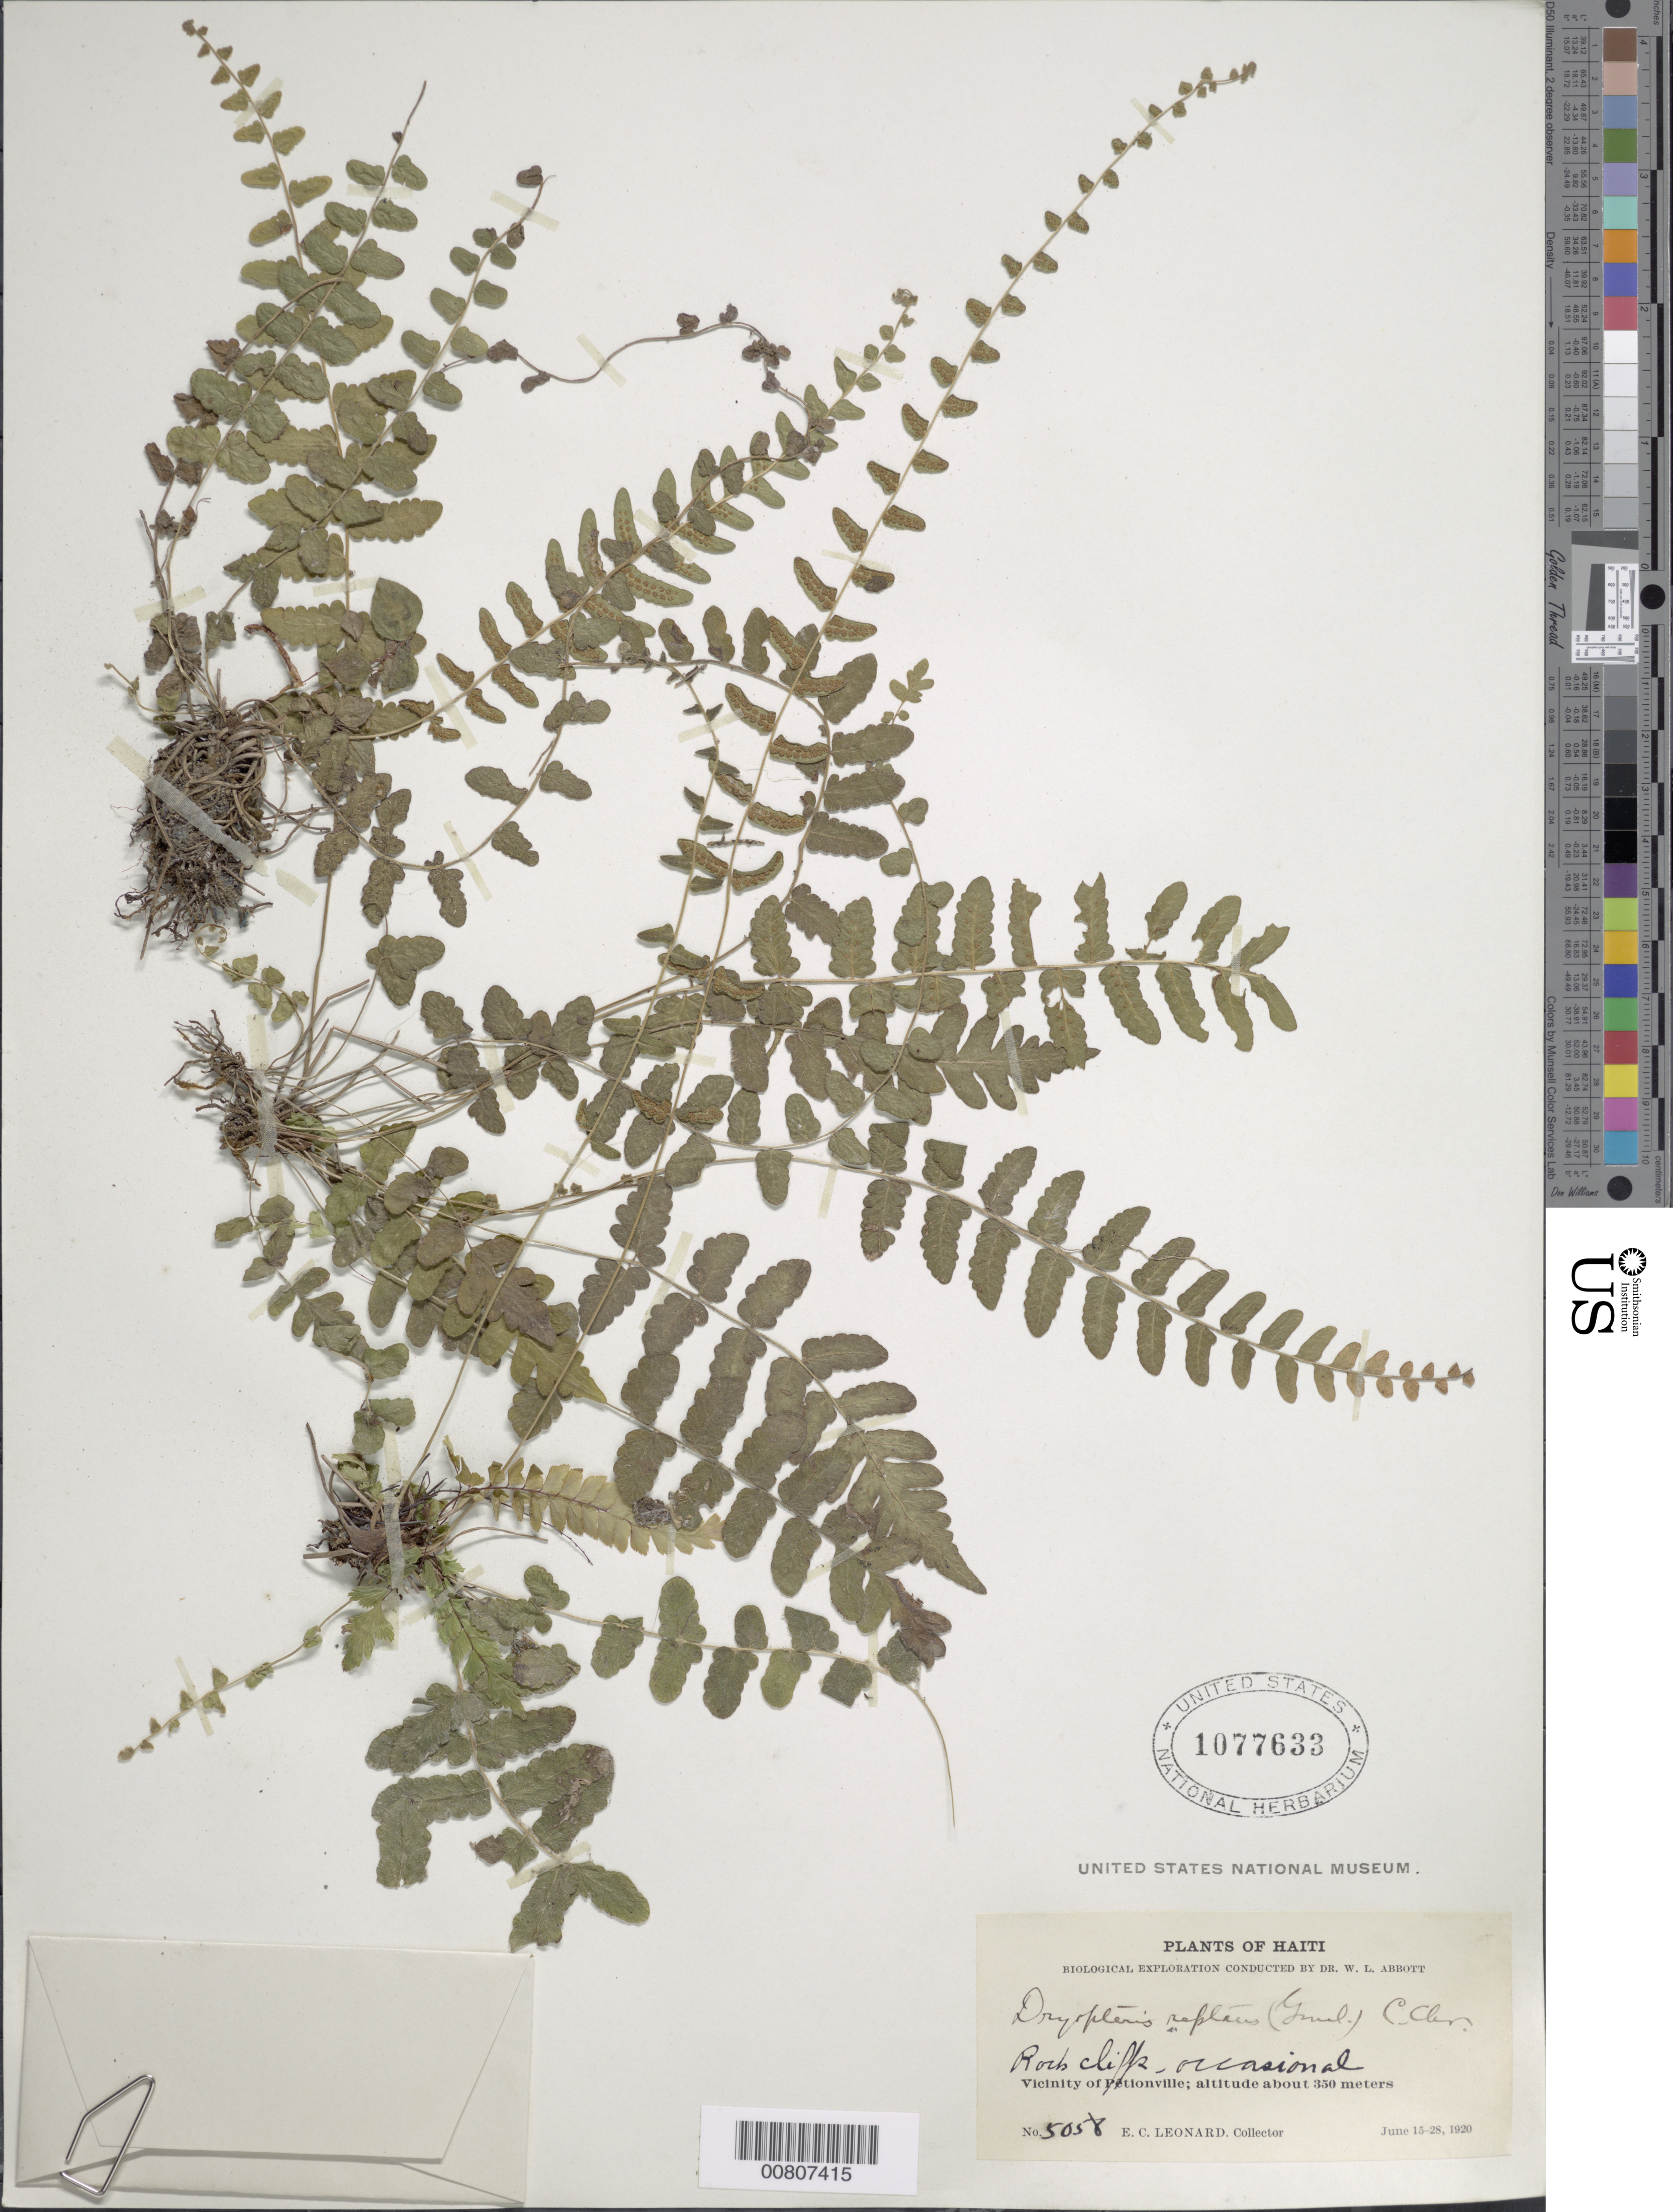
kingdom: Plantae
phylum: Tracheophyta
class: Polypodiopsida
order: Polypodiales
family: Thelypteridaceae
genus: Goniopteris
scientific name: Goniopteris reptans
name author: (J.F. Gmel.) C. Presl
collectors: E. C. Leonard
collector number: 5058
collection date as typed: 15 Jun 1920 to 28 Jun 1920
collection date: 1920-06-15/1920-06-28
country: Haiti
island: Hispaniola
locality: Pétionville vicinity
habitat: Rock cliffs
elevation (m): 350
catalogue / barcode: US 1077633